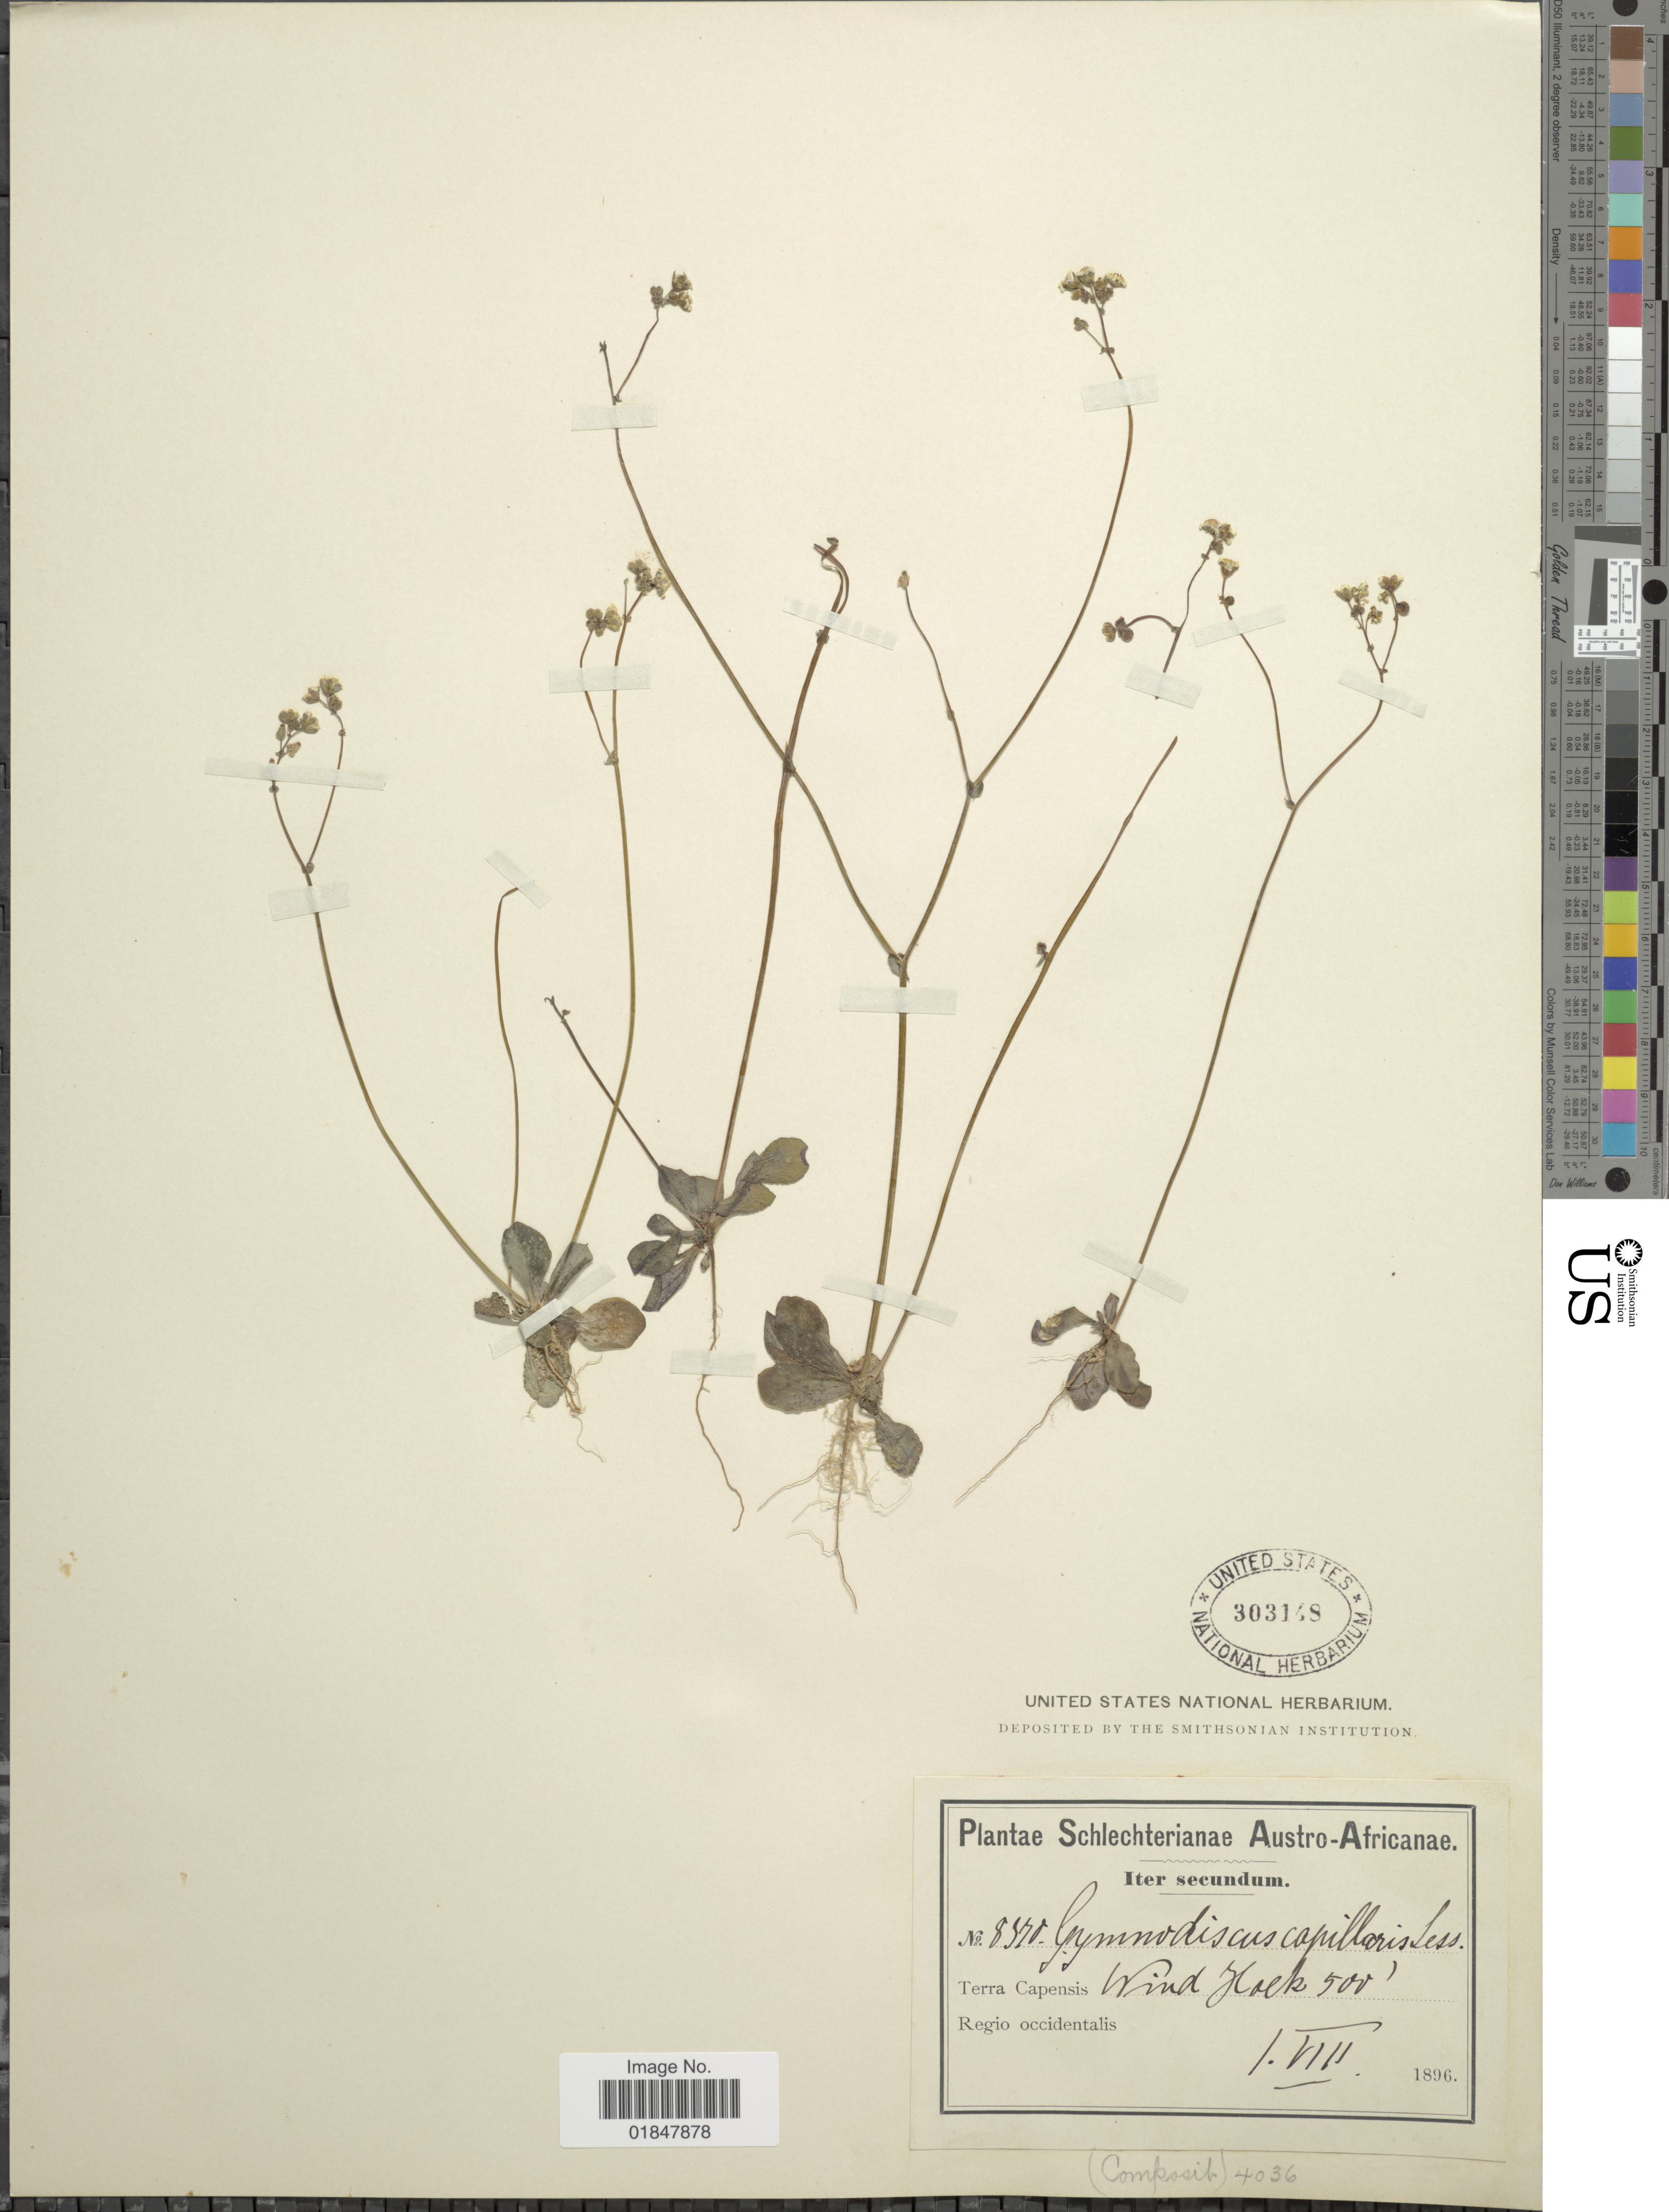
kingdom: Plantae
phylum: Tracheophyta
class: Magnoliopsida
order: Asterales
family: Asteraceae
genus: Gymnodiscus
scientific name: Gymnodiscus capillaris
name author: (L. f.) DC.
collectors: Schlechter, --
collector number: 8370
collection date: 1896-08-01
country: South Africa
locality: Austro-Africanae, Terra Capensis, Wind Hoek, Regio occidentalis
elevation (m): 152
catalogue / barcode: US 303148